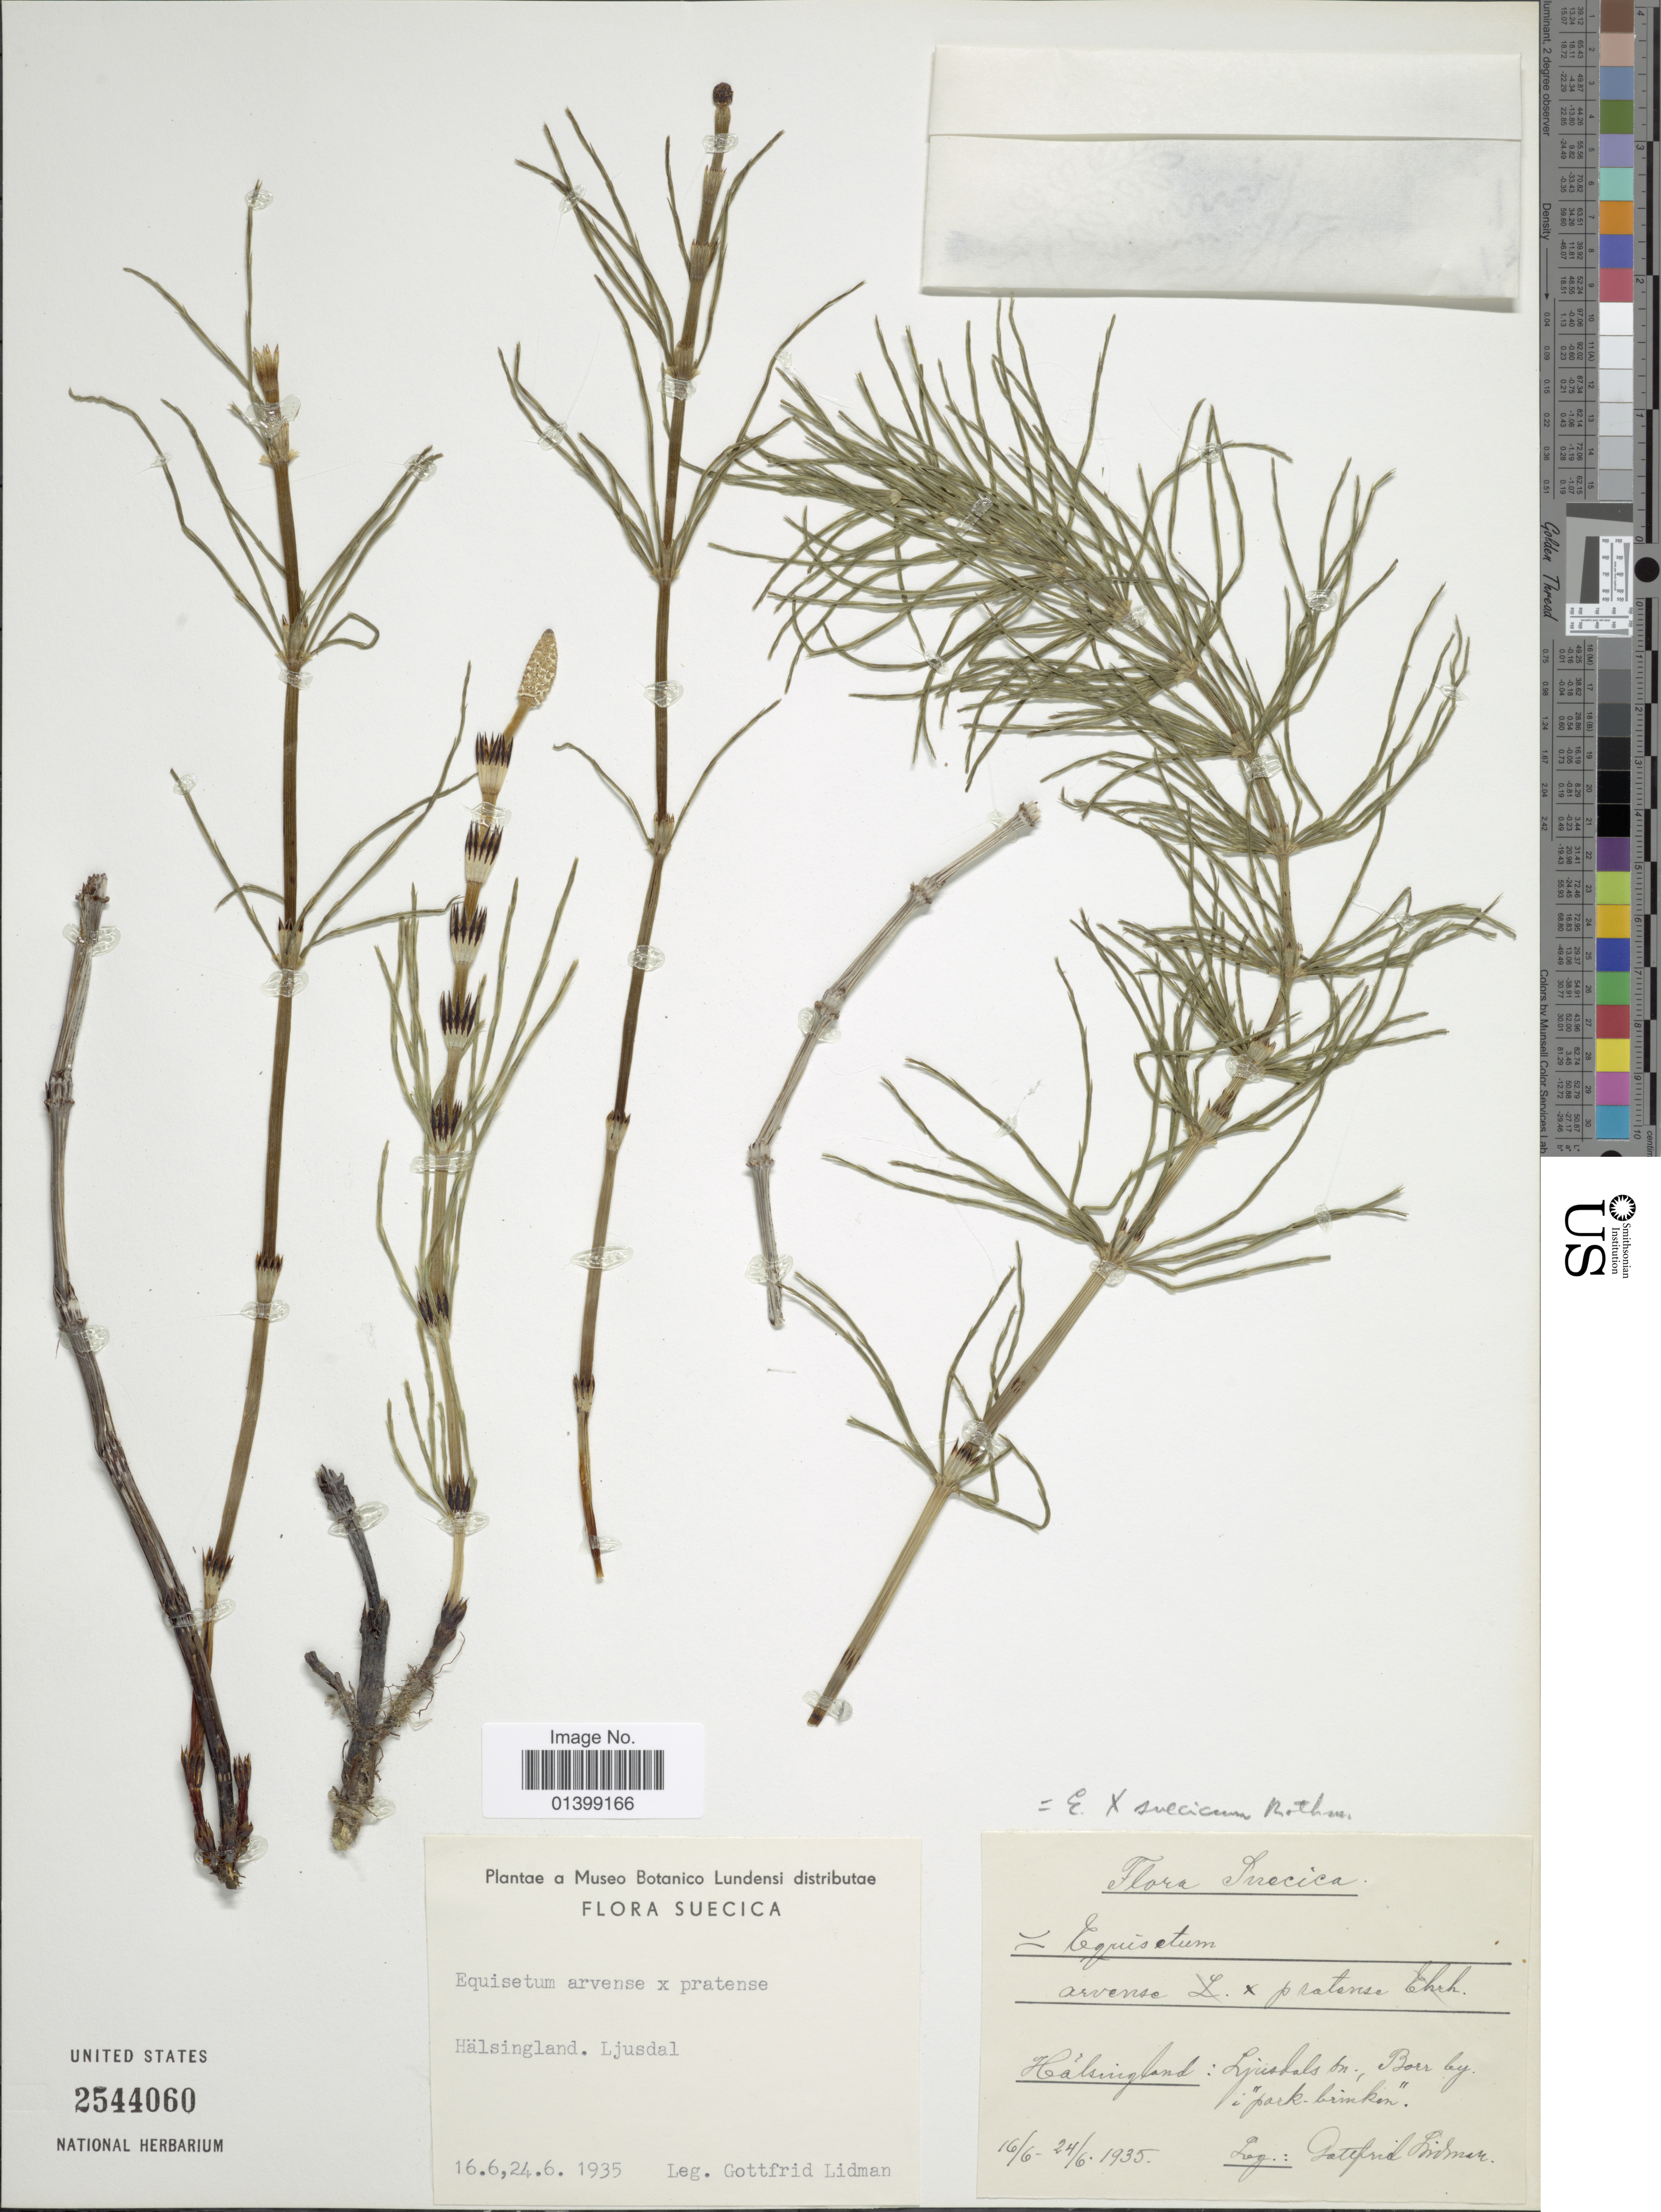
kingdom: Plantae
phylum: Tracheophyta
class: Polypodiopsida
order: Equisetales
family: Equisetaceae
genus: Equisetum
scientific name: Equisetum x suecicum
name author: A. Br.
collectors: G. Lidman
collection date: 1935-06-16/1935-06-24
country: Sweden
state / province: Gävleborg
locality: Ljusdals sn, Borr by i park-brinken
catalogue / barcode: US 2544060